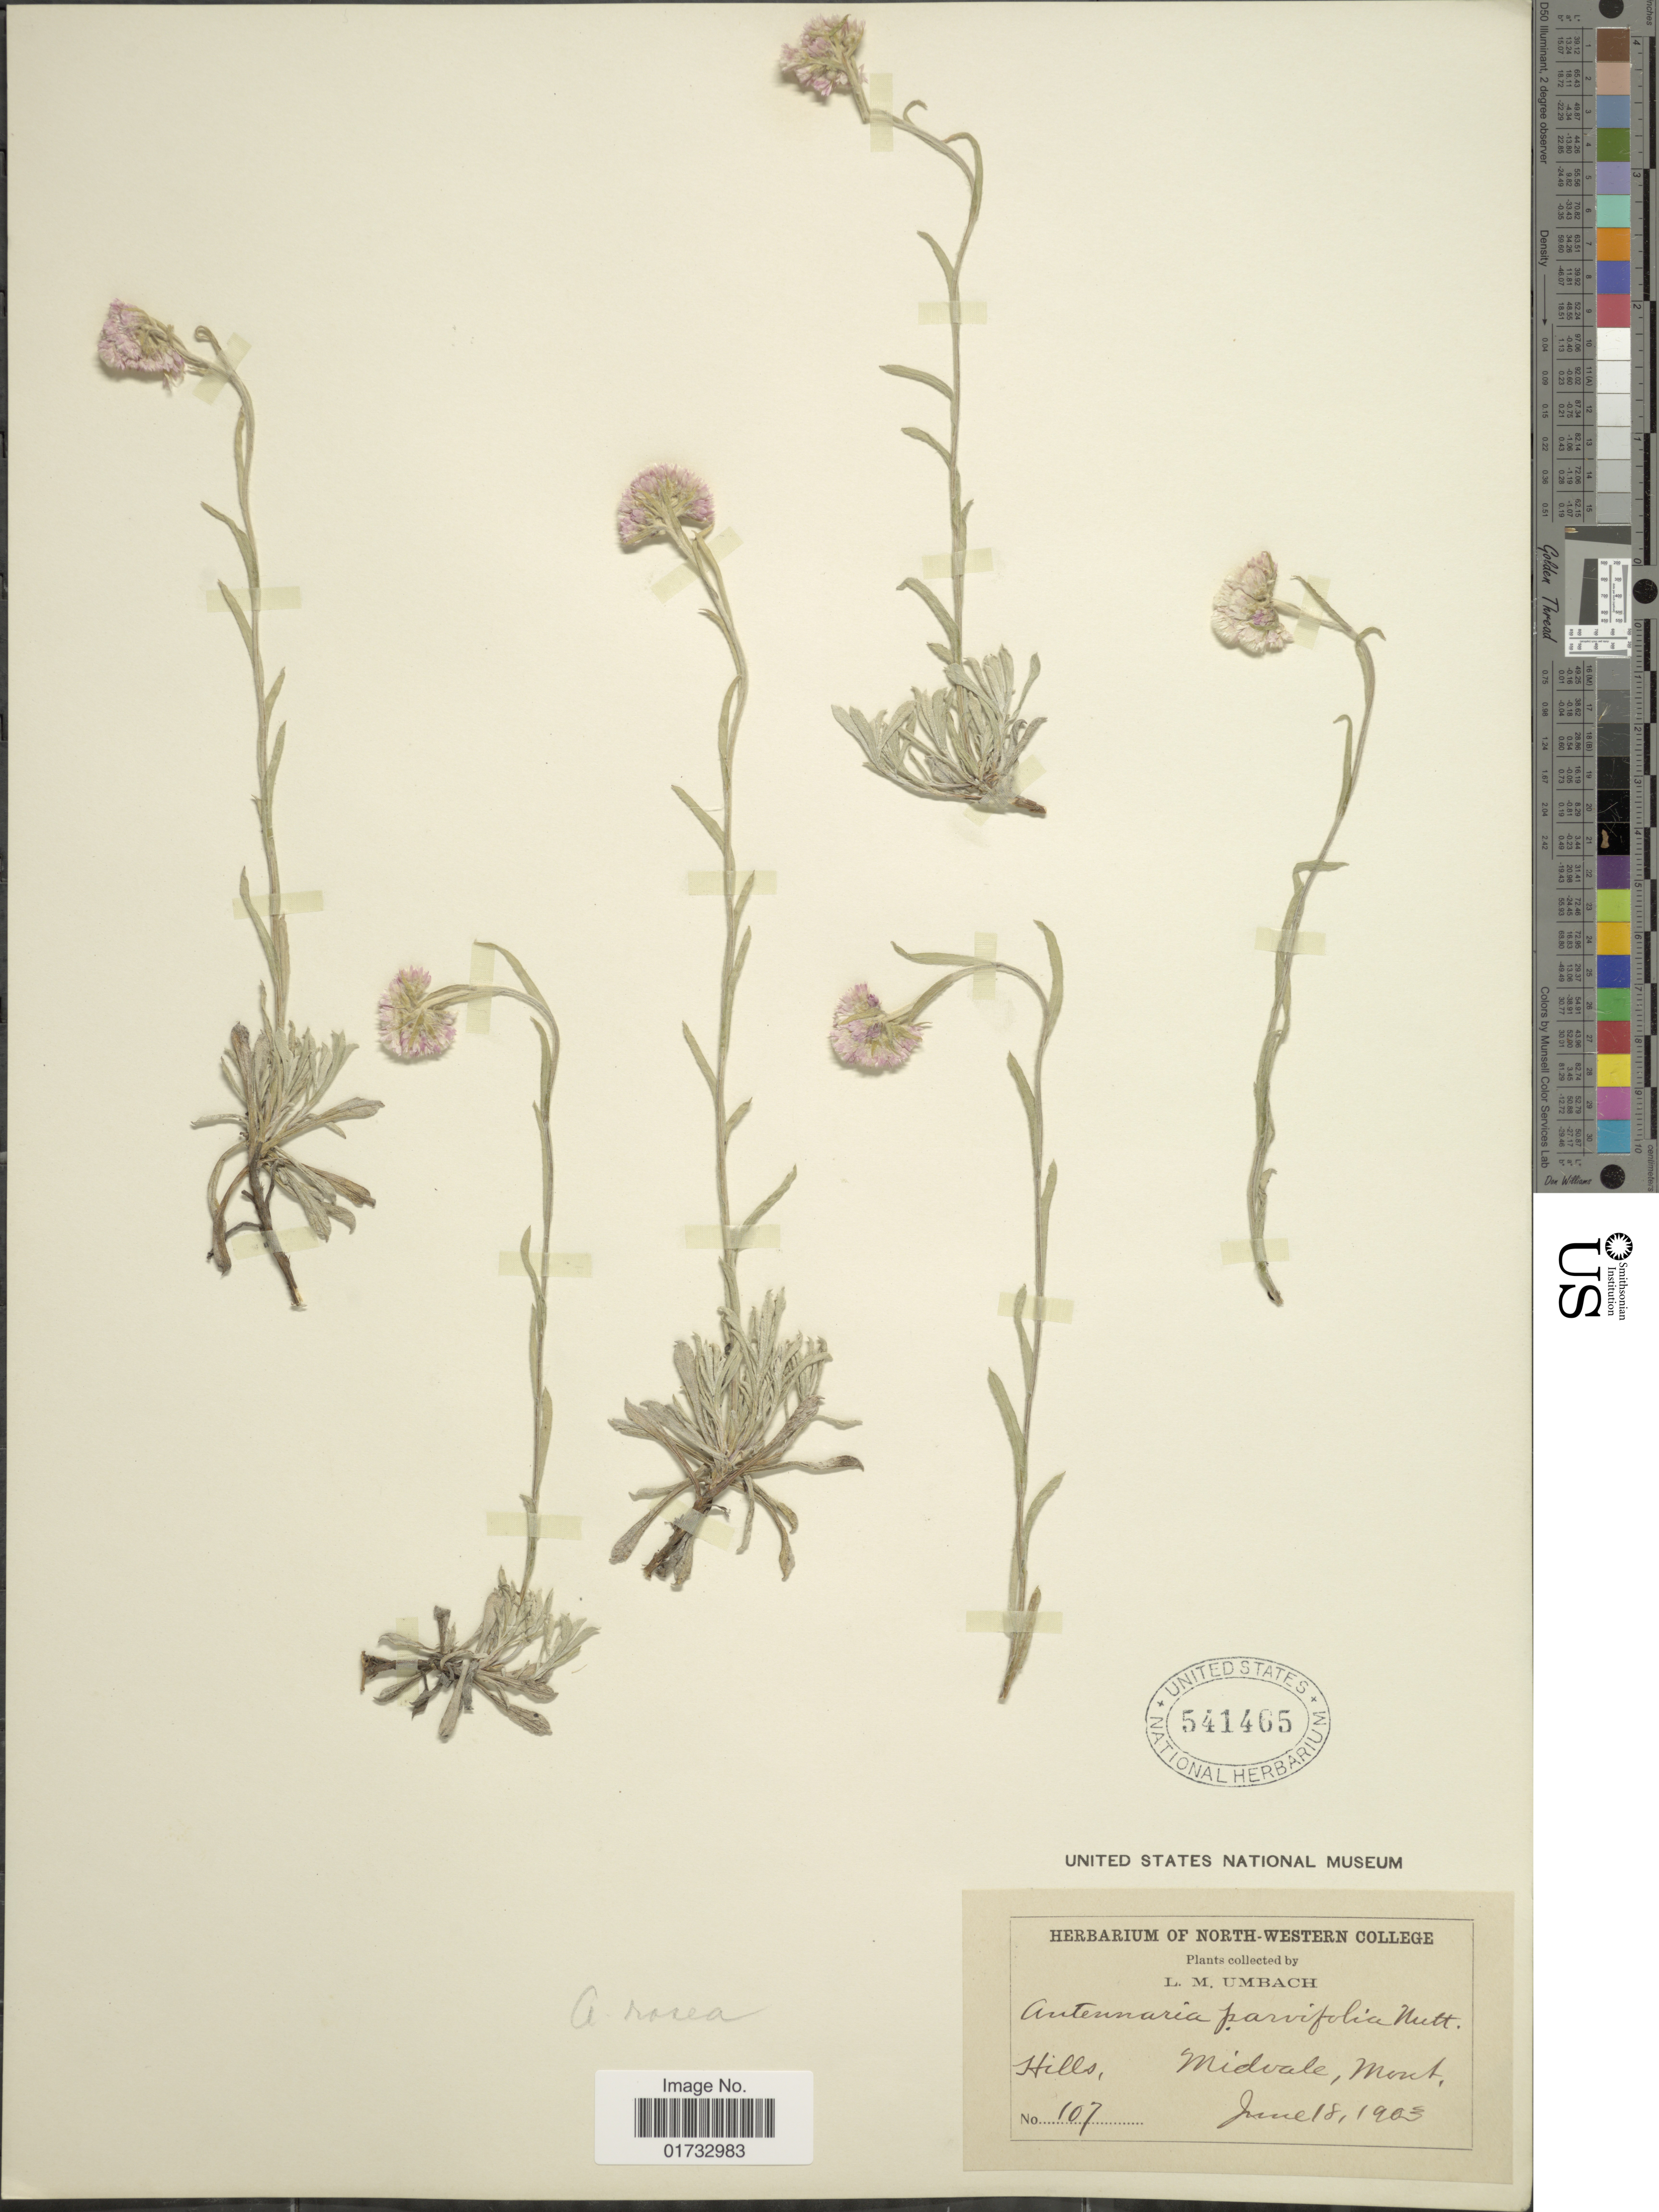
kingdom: Plantae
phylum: Tracheophyta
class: Magnoliopsida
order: Asterales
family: Asteraceae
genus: Antennaria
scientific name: Antennaria rosea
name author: Greene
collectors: L. M. Umbach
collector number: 107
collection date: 1903-06-18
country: United States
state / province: Montana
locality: Hills, Midvale,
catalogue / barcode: US 541465